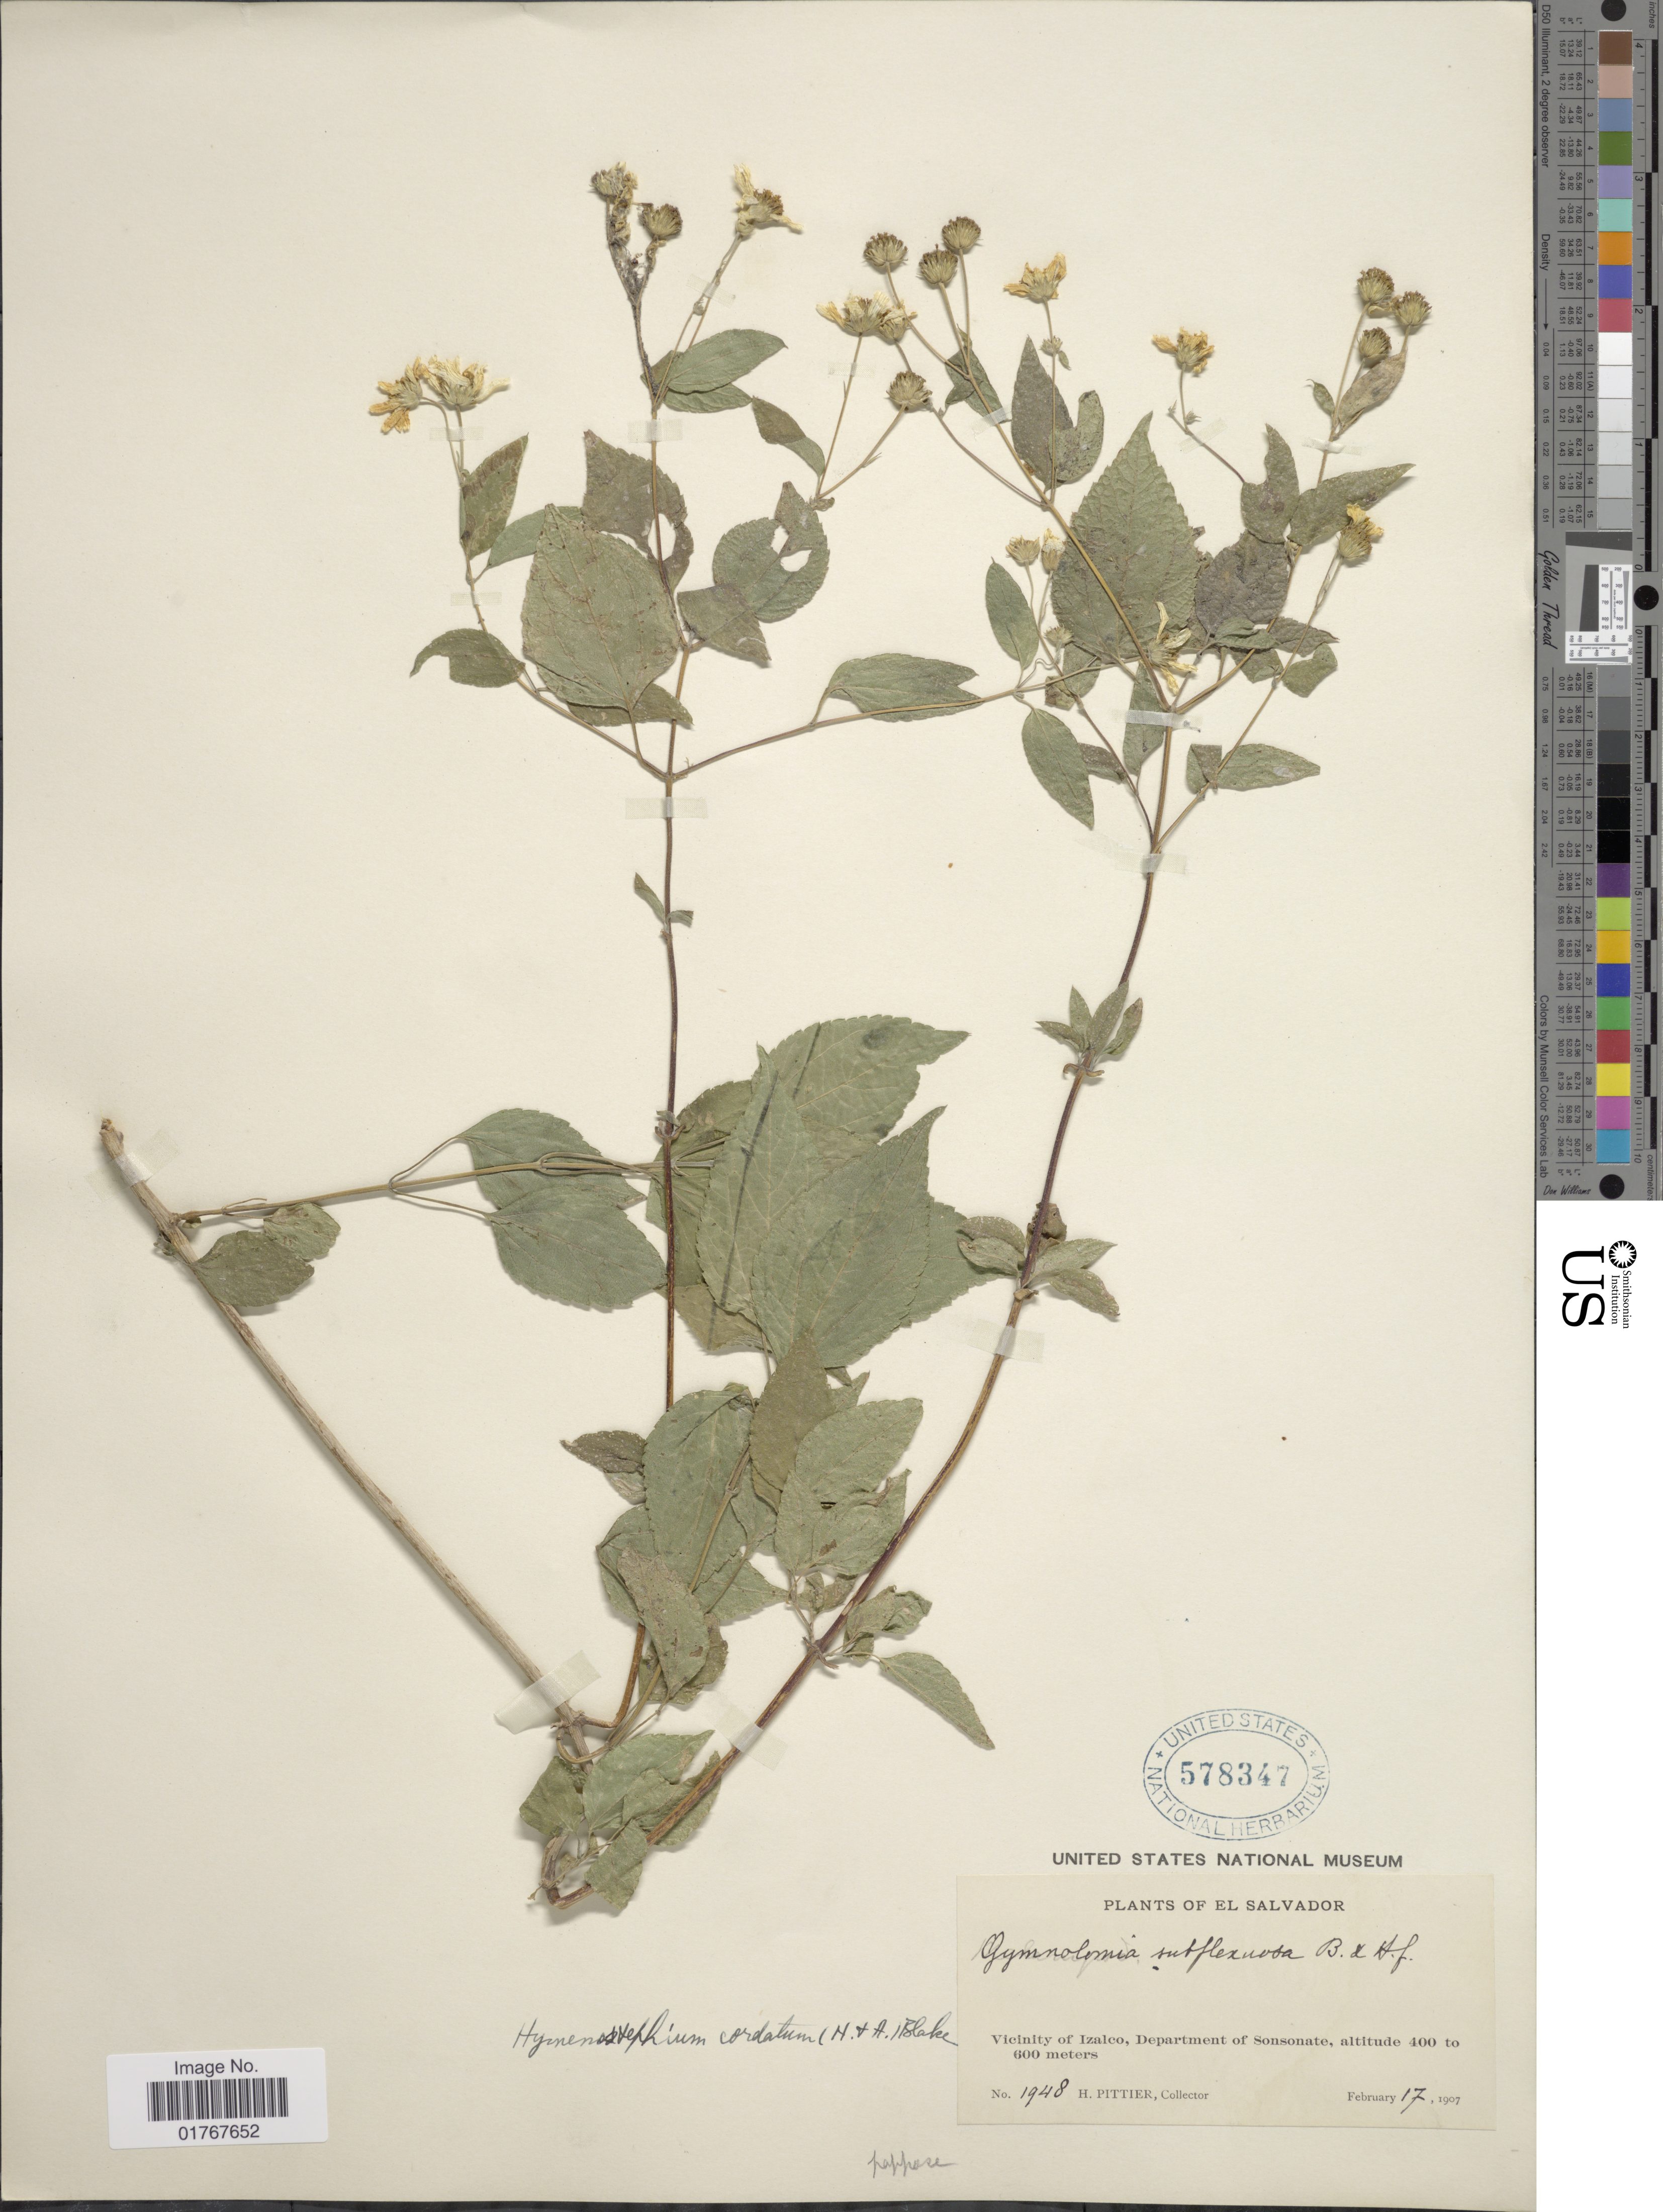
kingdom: Plantae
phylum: Tracheophyta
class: Magnoliopsida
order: Asterales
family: Asteraceae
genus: Viguiera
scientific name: Viguiera cordata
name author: (Hook. & Arn.) D'Arcy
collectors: H. F. Pittier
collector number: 1948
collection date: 1907-02-17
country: El Salvador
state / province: Sonsonate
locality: Vicinity of Izalco, DEpartamento of Sonsonate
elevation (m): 400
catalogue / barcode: US 578347